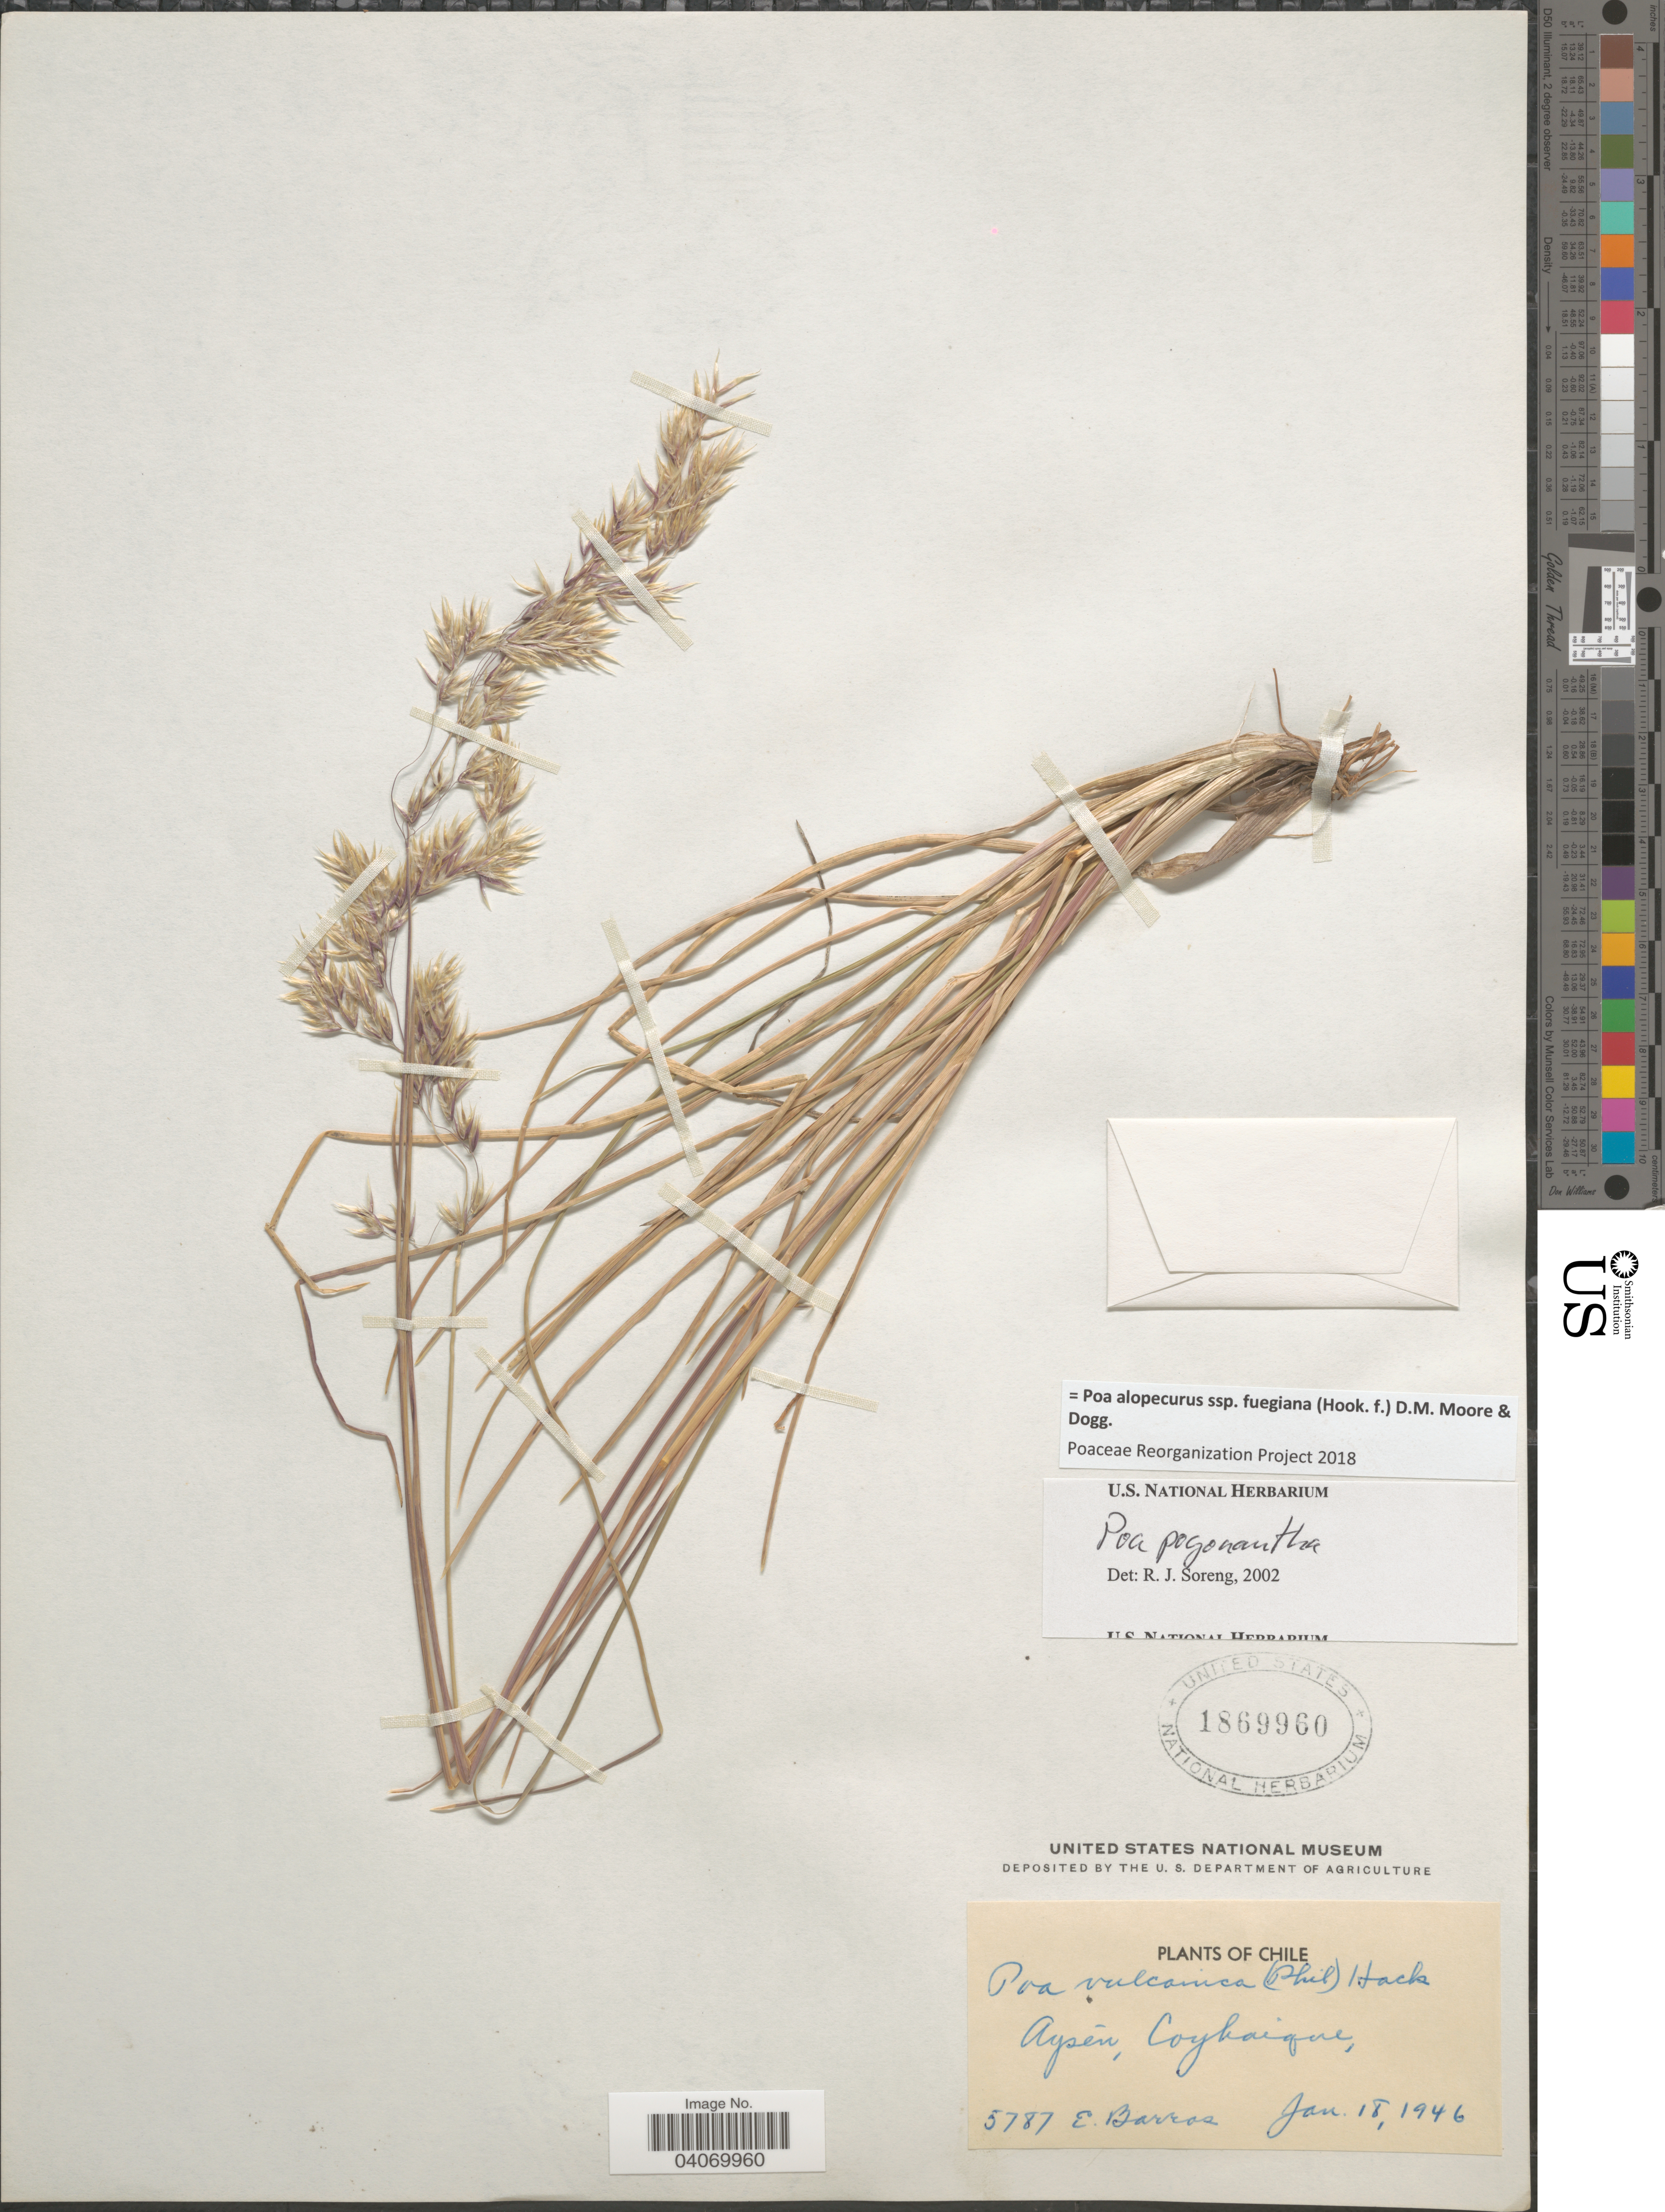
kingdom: Plantae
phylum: Tracheophyta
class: Liliopsida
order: Poales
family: Poaceae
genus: Poa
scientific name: Poa alopecurus subsp. fuegiana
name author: (Hook. f.) D.M. Moore & Dogg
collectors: E. Barros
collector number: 5787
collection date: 1946-01-18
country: Chile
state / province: Aisén (XI)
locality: Aysén, Coyhaique.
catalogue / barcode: US 1869960